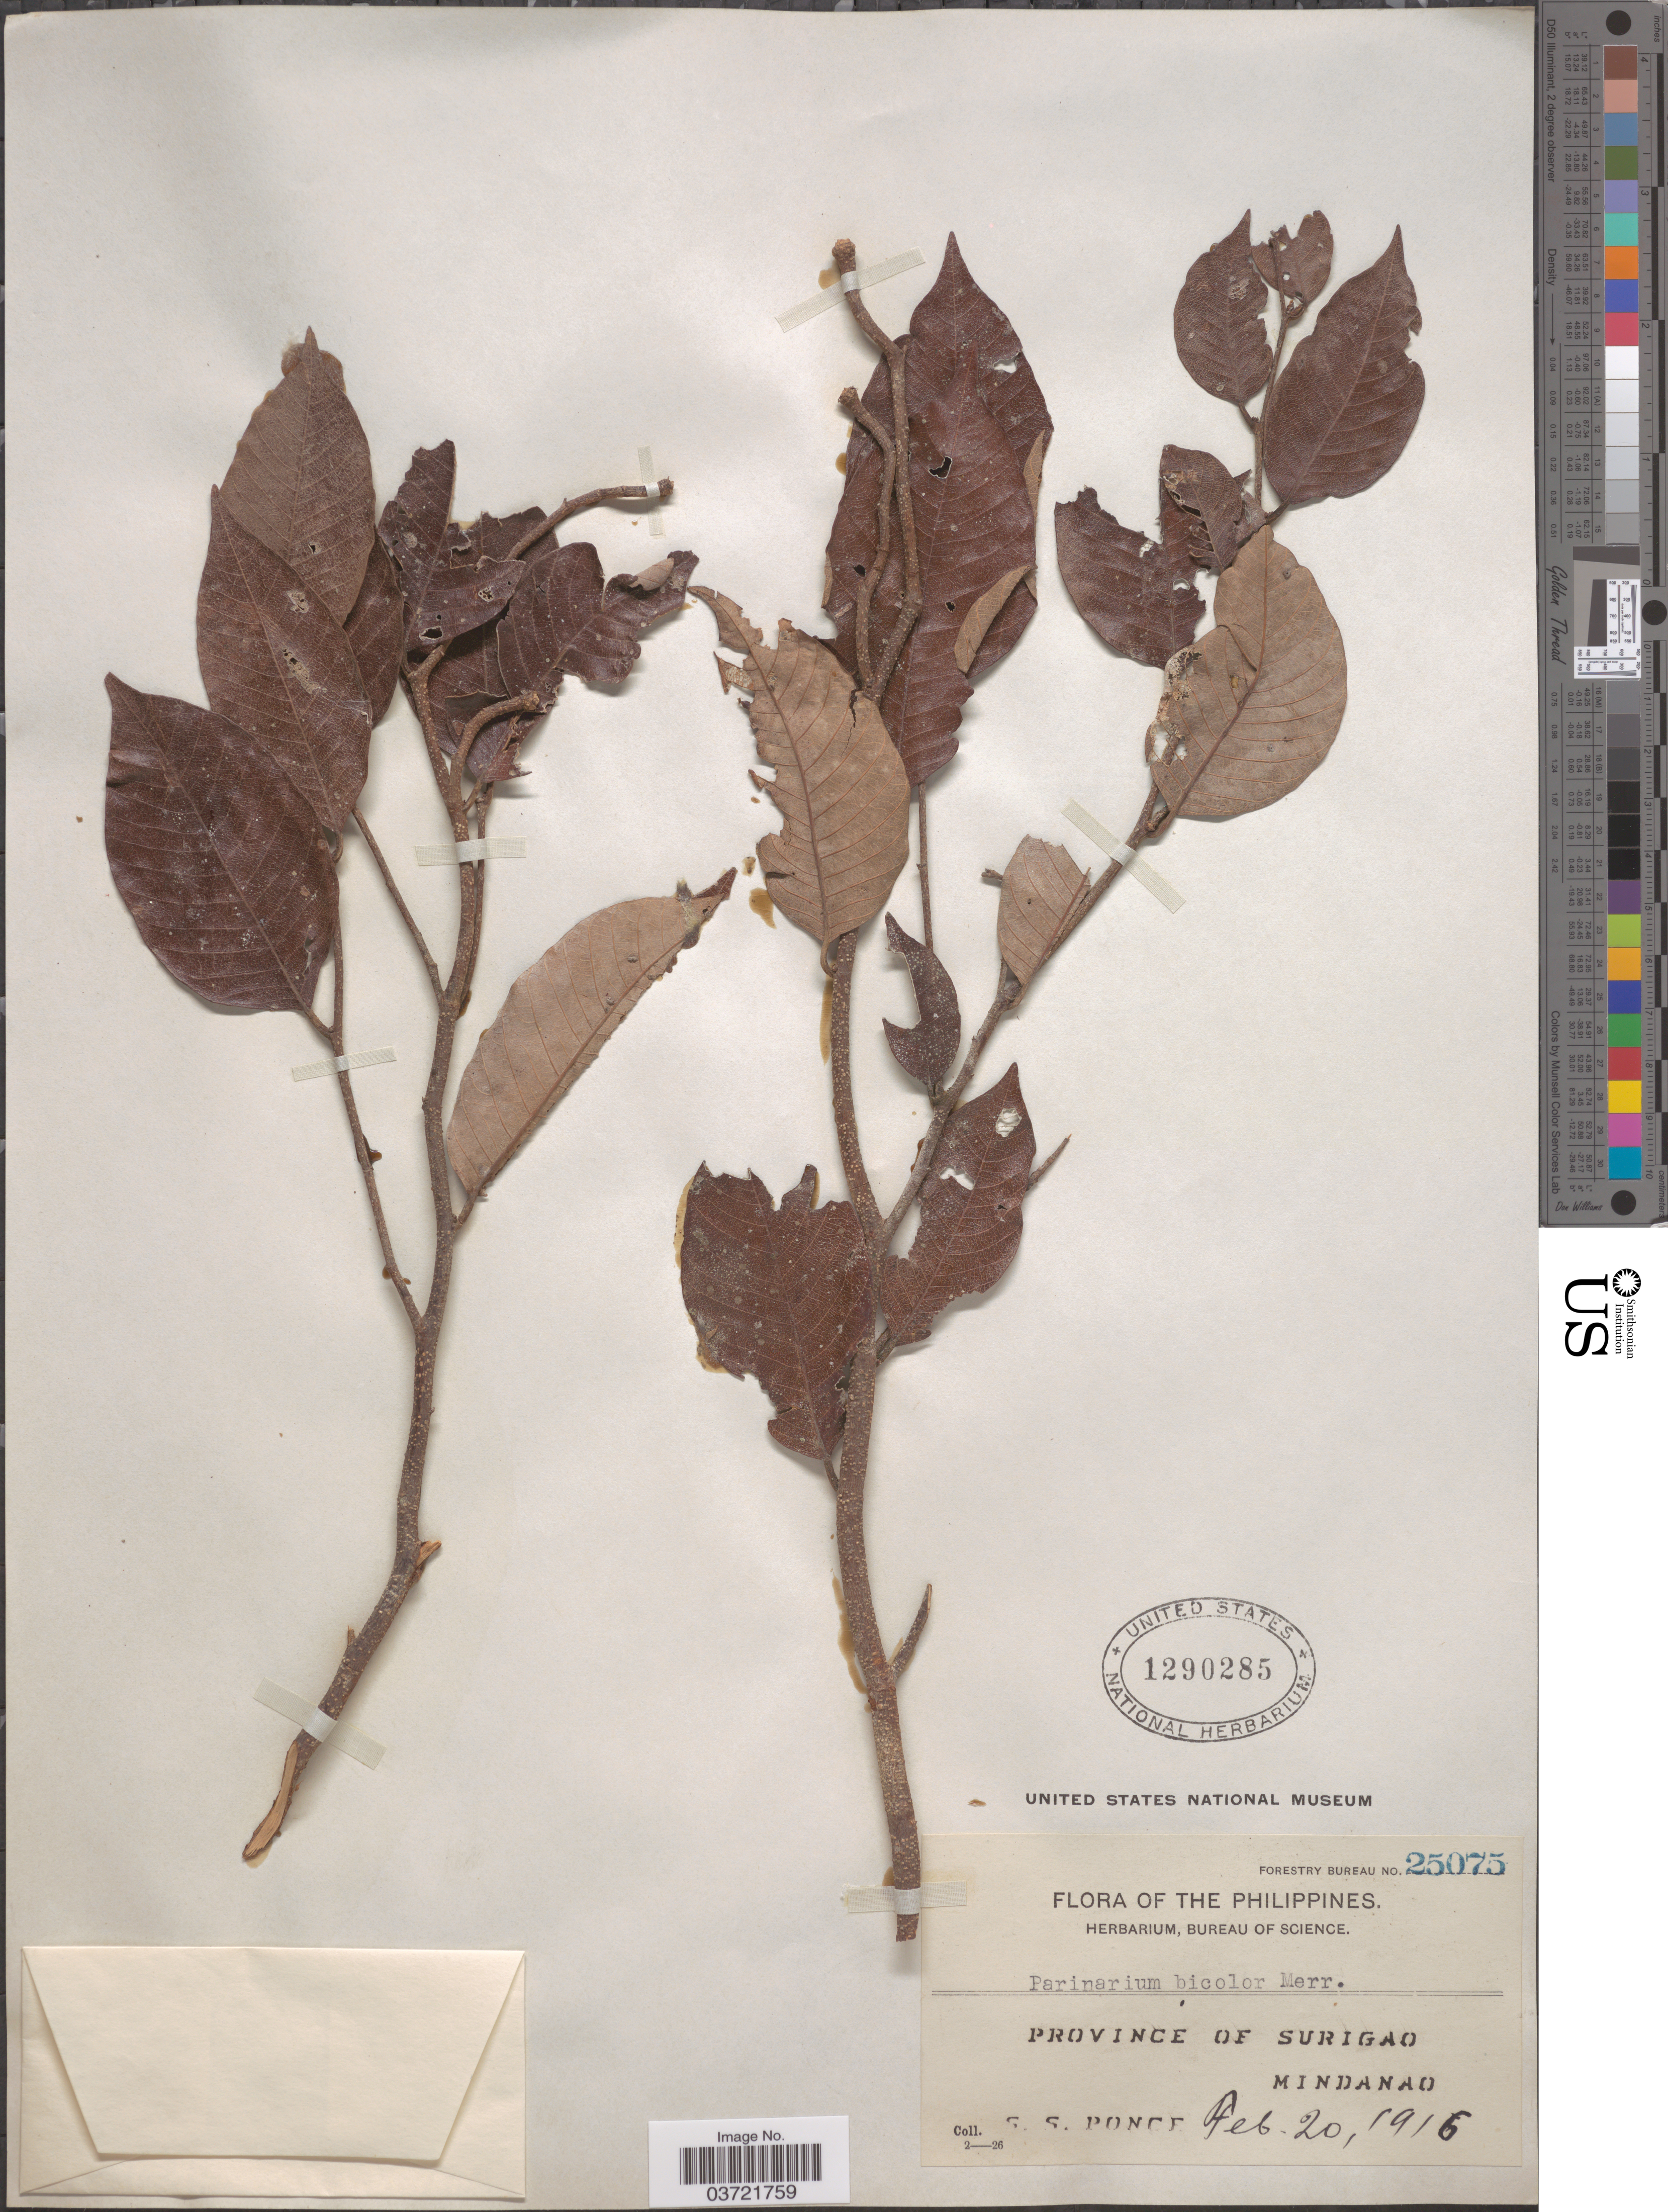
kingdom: Plantae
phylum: Tracheophyta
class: Magnoliopsida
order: Malpighiales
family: Chrysobalanaceae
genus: Parinari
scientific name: Parinari bicolor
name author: Merr.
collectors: S. Ponce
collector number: Forestry Bureau 25075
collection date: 1916-02-20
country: Philippines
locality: Province of Surigao. Mindanao.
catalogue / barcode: US 1290285